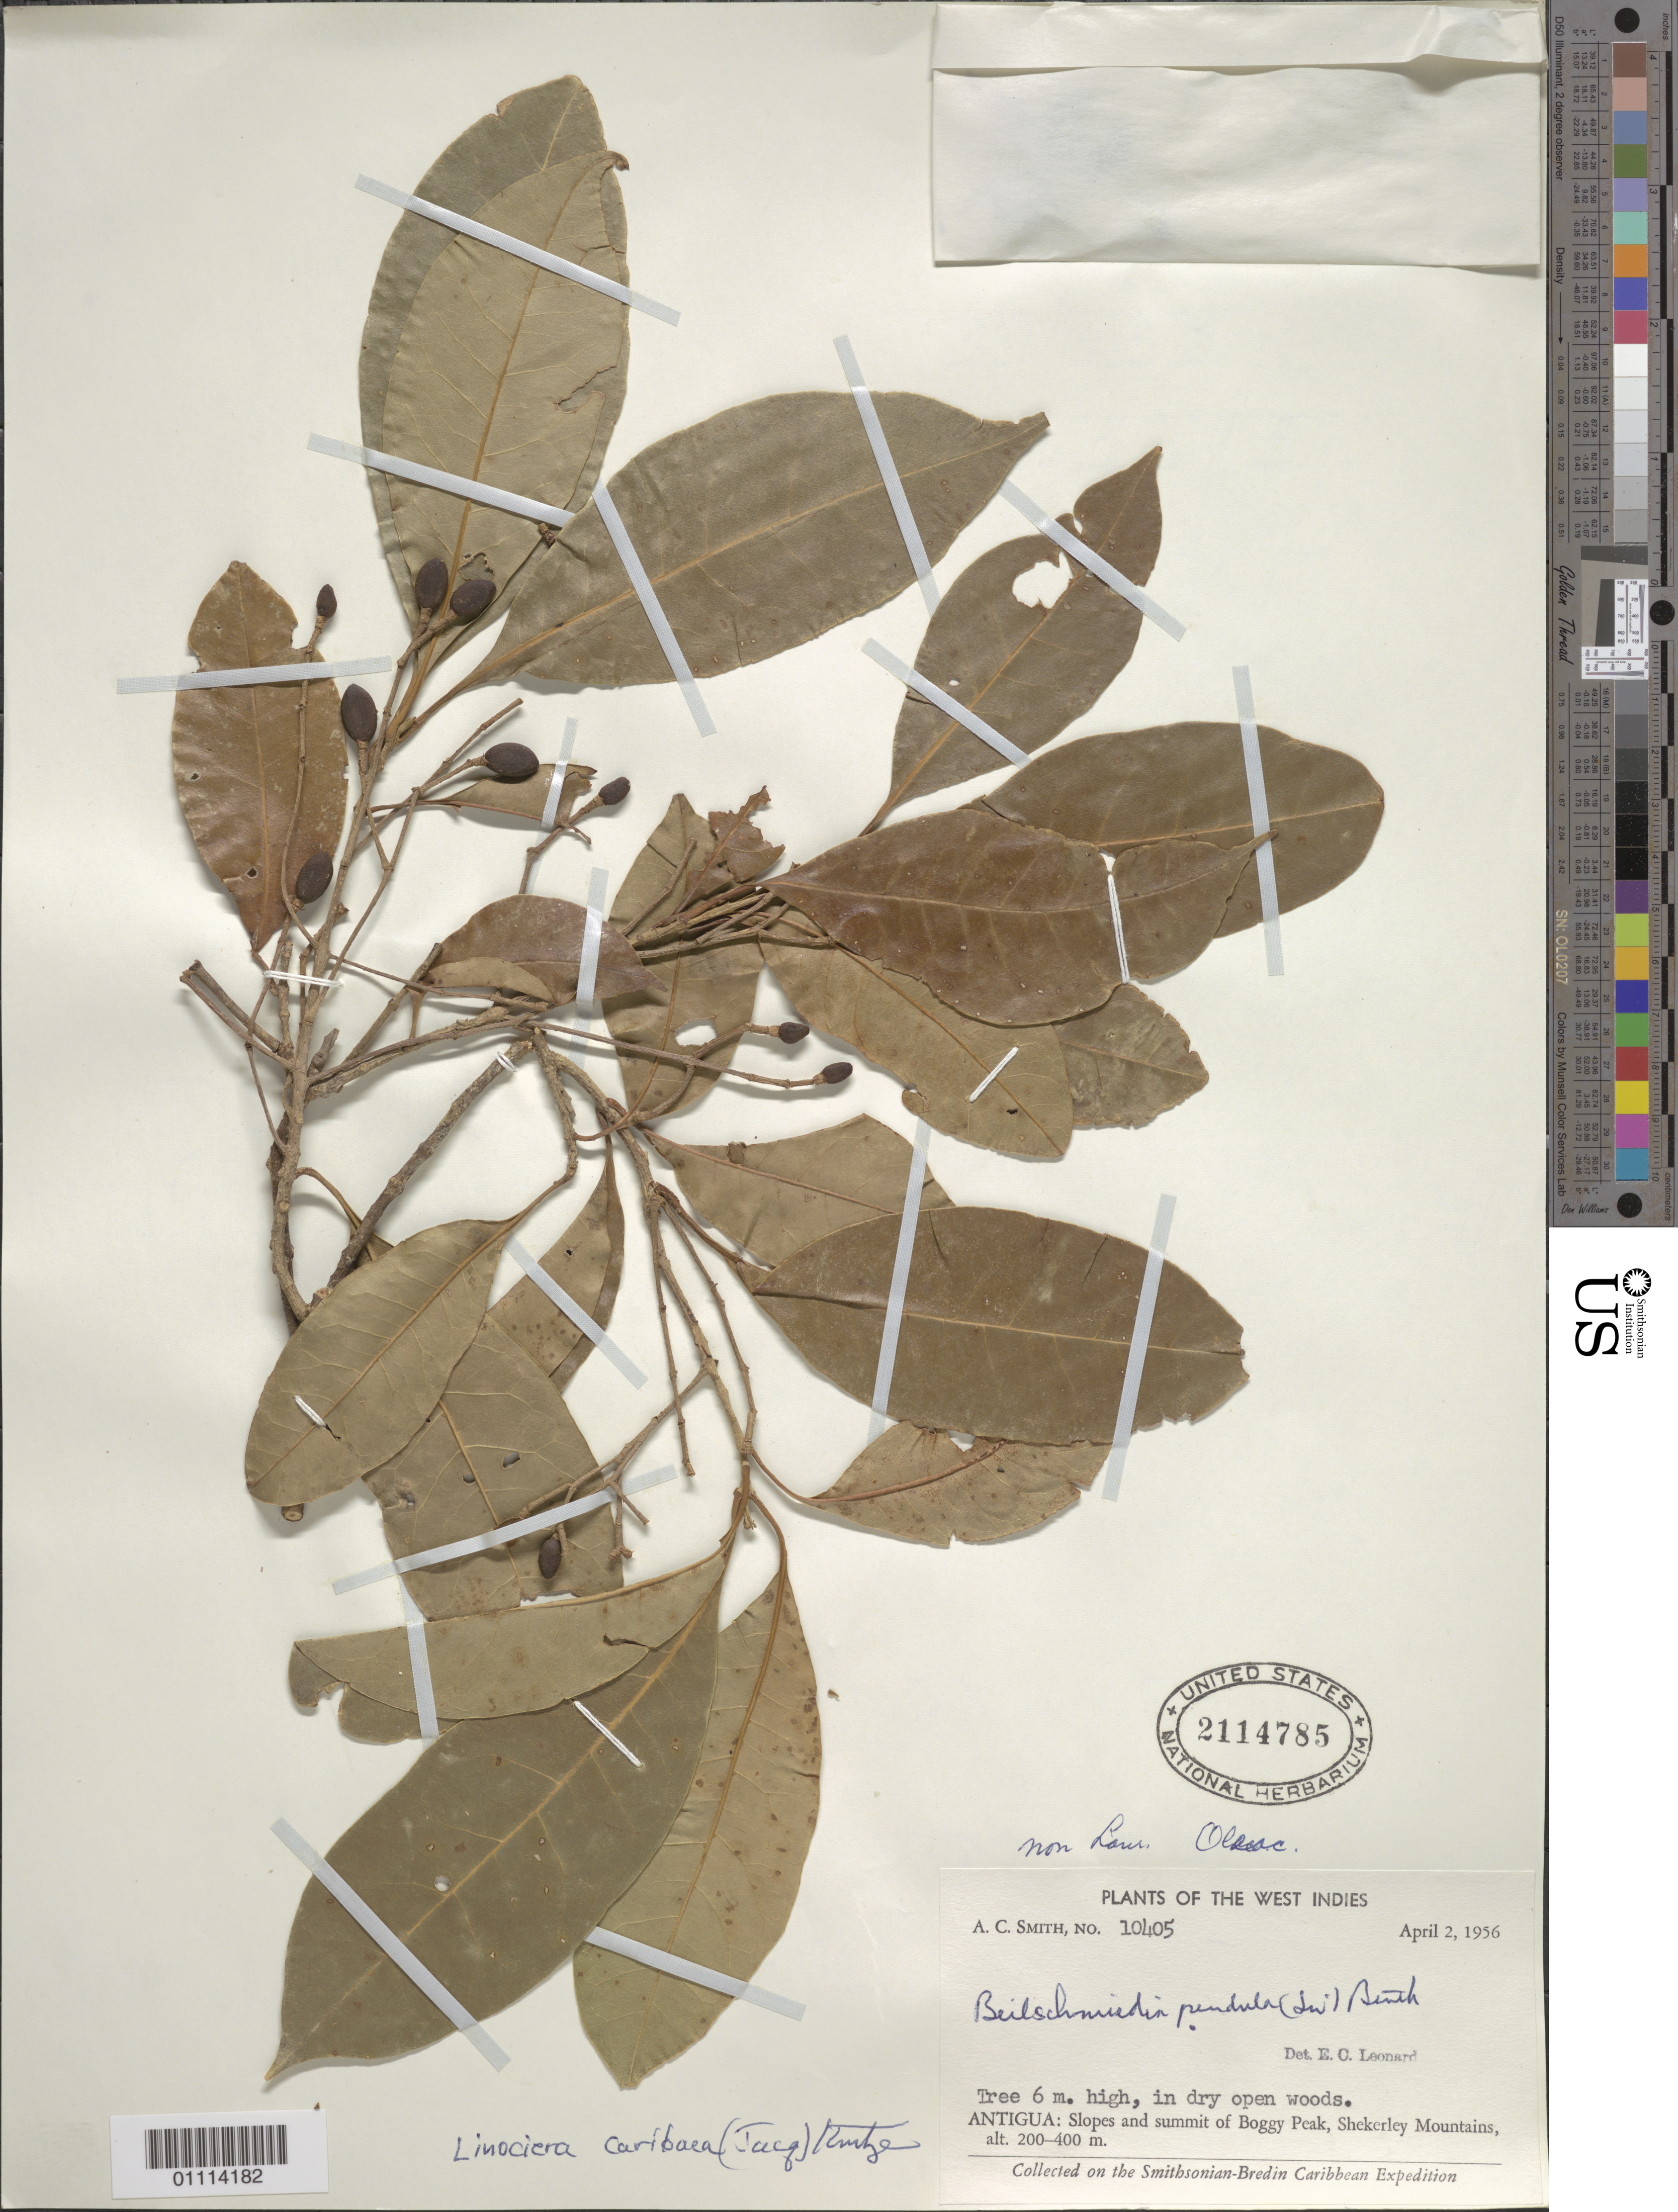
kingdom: Plantae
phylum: Tracheophyta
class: Magnoliopsida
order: Lamiales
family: Oleaceae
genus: Chionanthus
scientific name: Chionanthus compactus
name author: Sw.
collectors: A. C. Smith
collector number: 10405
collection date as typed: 02 Apr 1956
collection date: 1956-04-02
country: Antigua and Barbuda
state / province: Saint Mary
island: Antigua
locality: Antigua: Slopes and summit of Boggy Peak, Shekerley Mountains, in dry open woods.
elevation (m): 200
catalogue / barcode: US 2114785